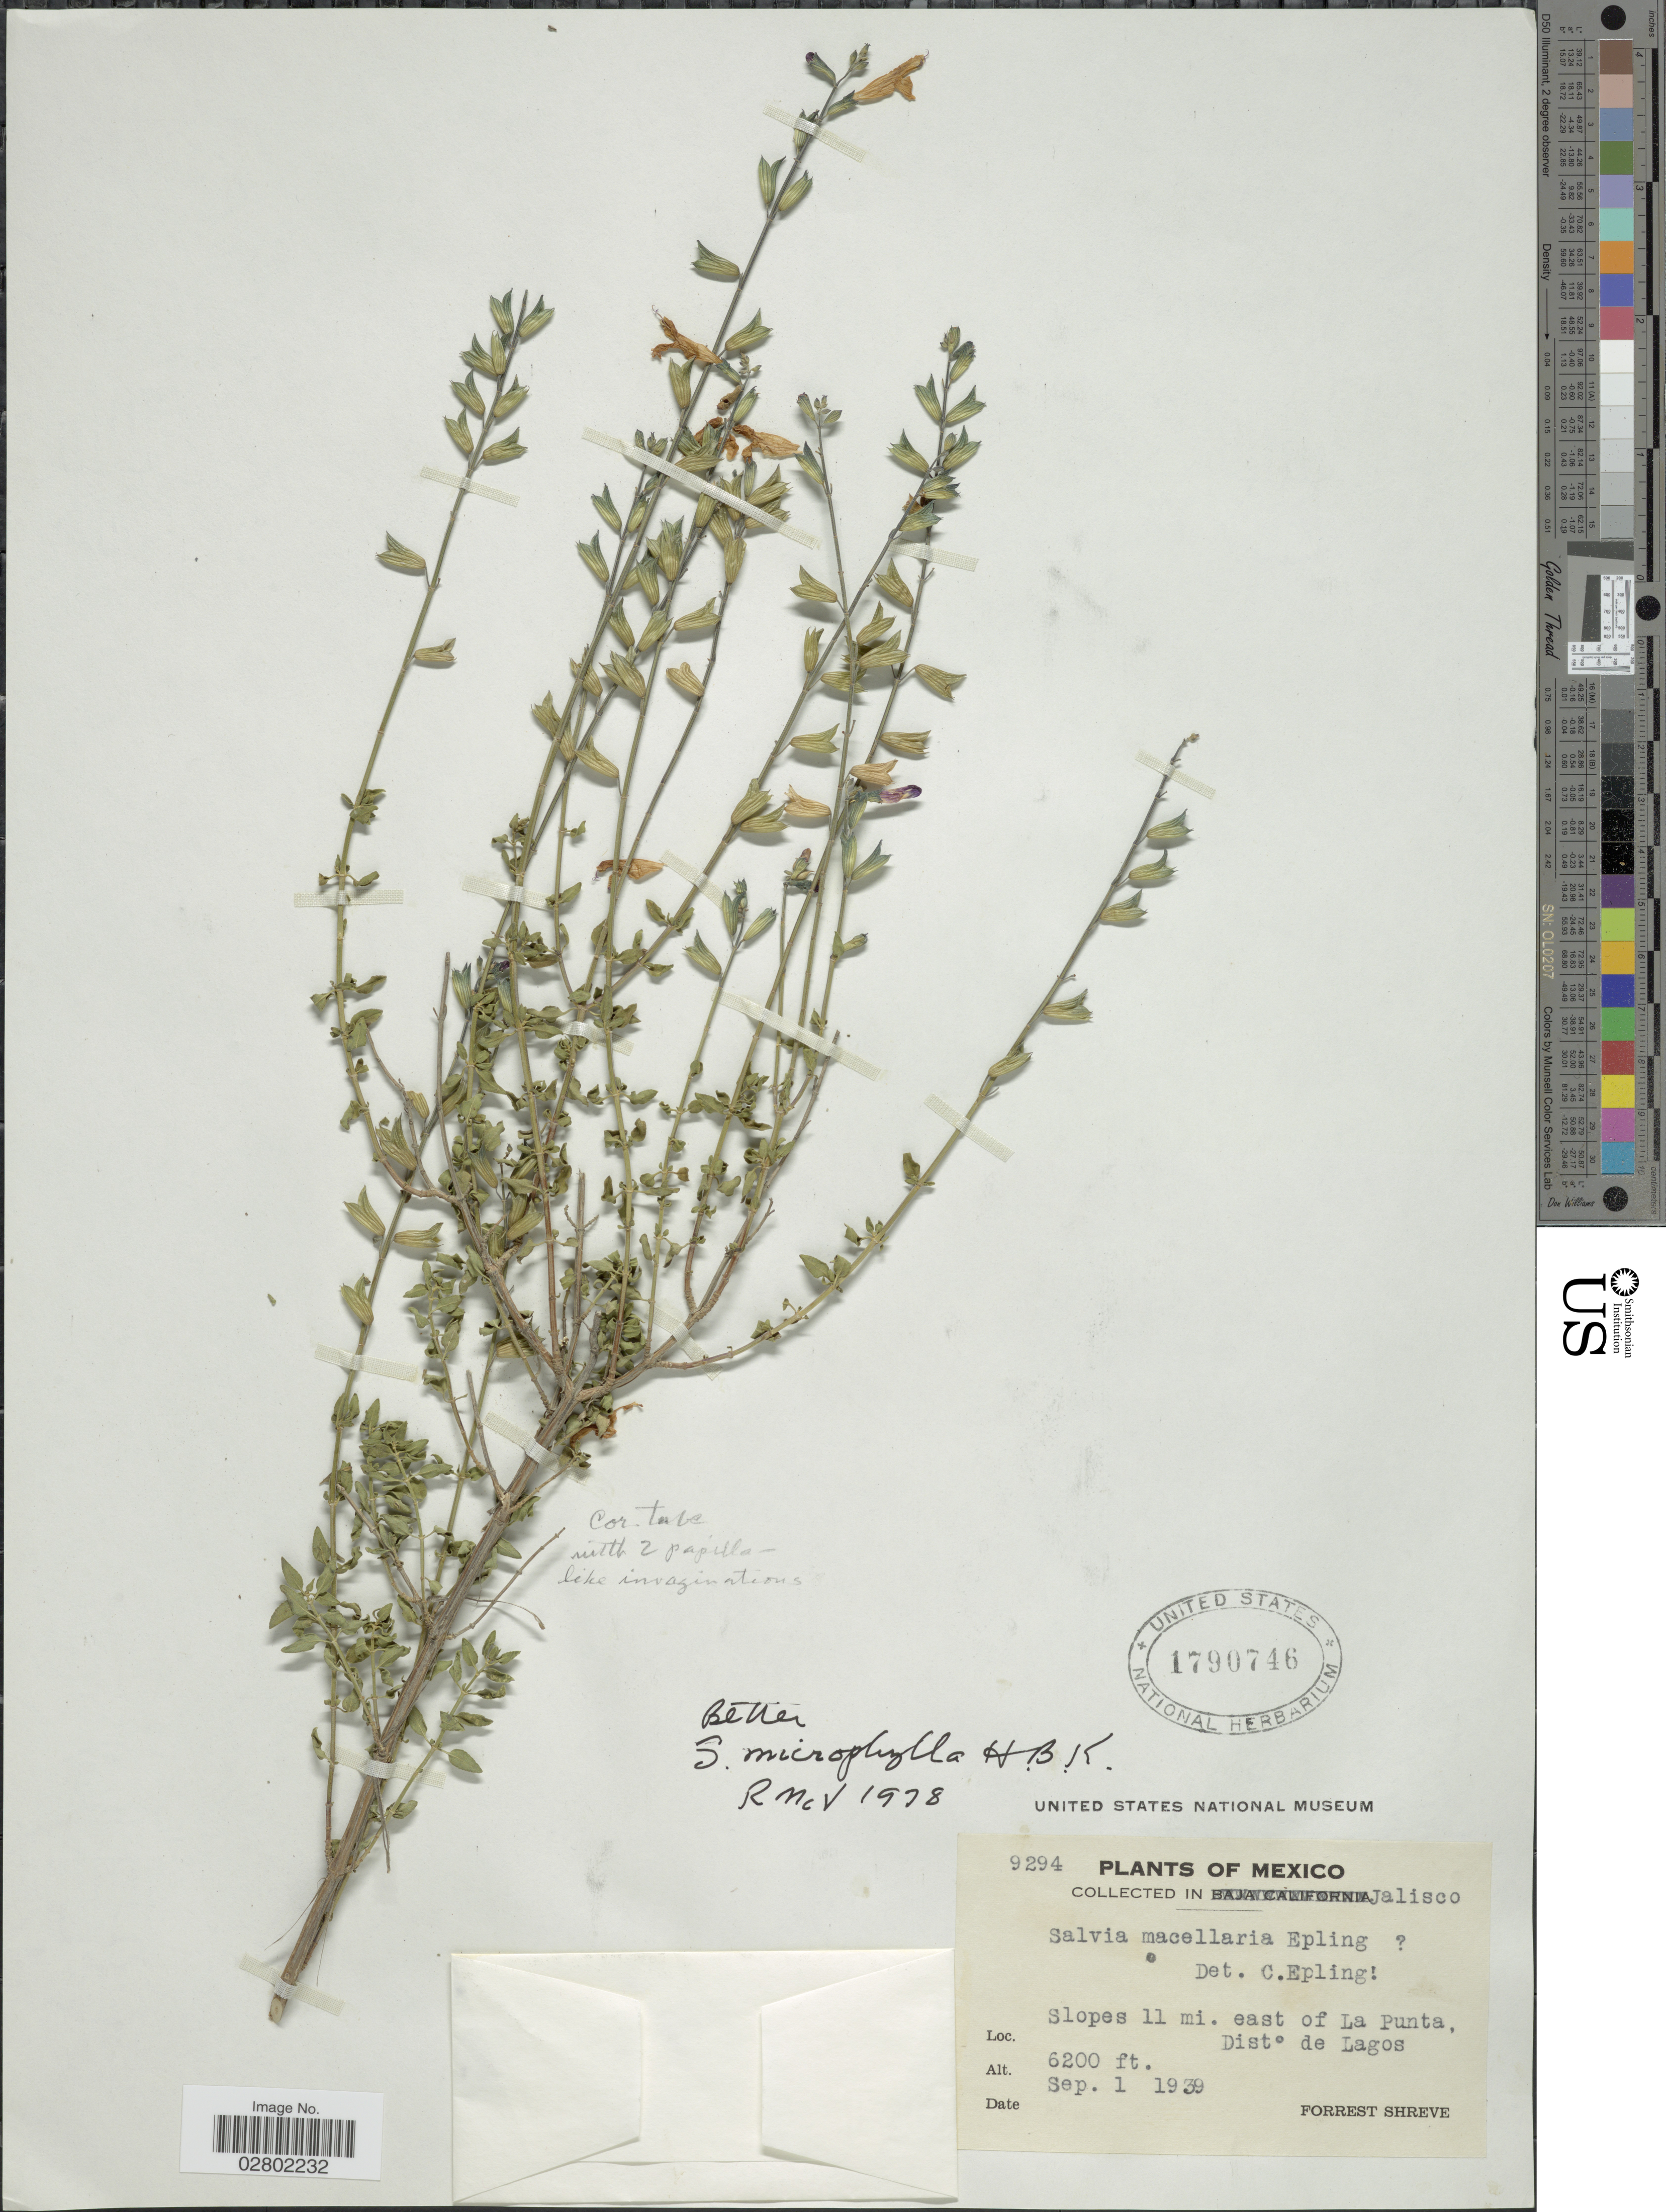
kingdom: Plantae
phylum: Tracheophyta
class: Magnoliopsida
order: Lamiales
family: Lamiaceae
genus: Salvia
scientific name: Salvia microphylla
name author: Kunth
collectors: F. Shreve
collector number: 9294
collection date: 1939-09-01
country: Mexico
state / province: Jalisco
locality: Slopes 11 mi. east of La Punta, Dist° de Lagos.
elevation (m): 1890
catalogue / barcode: US 1790746